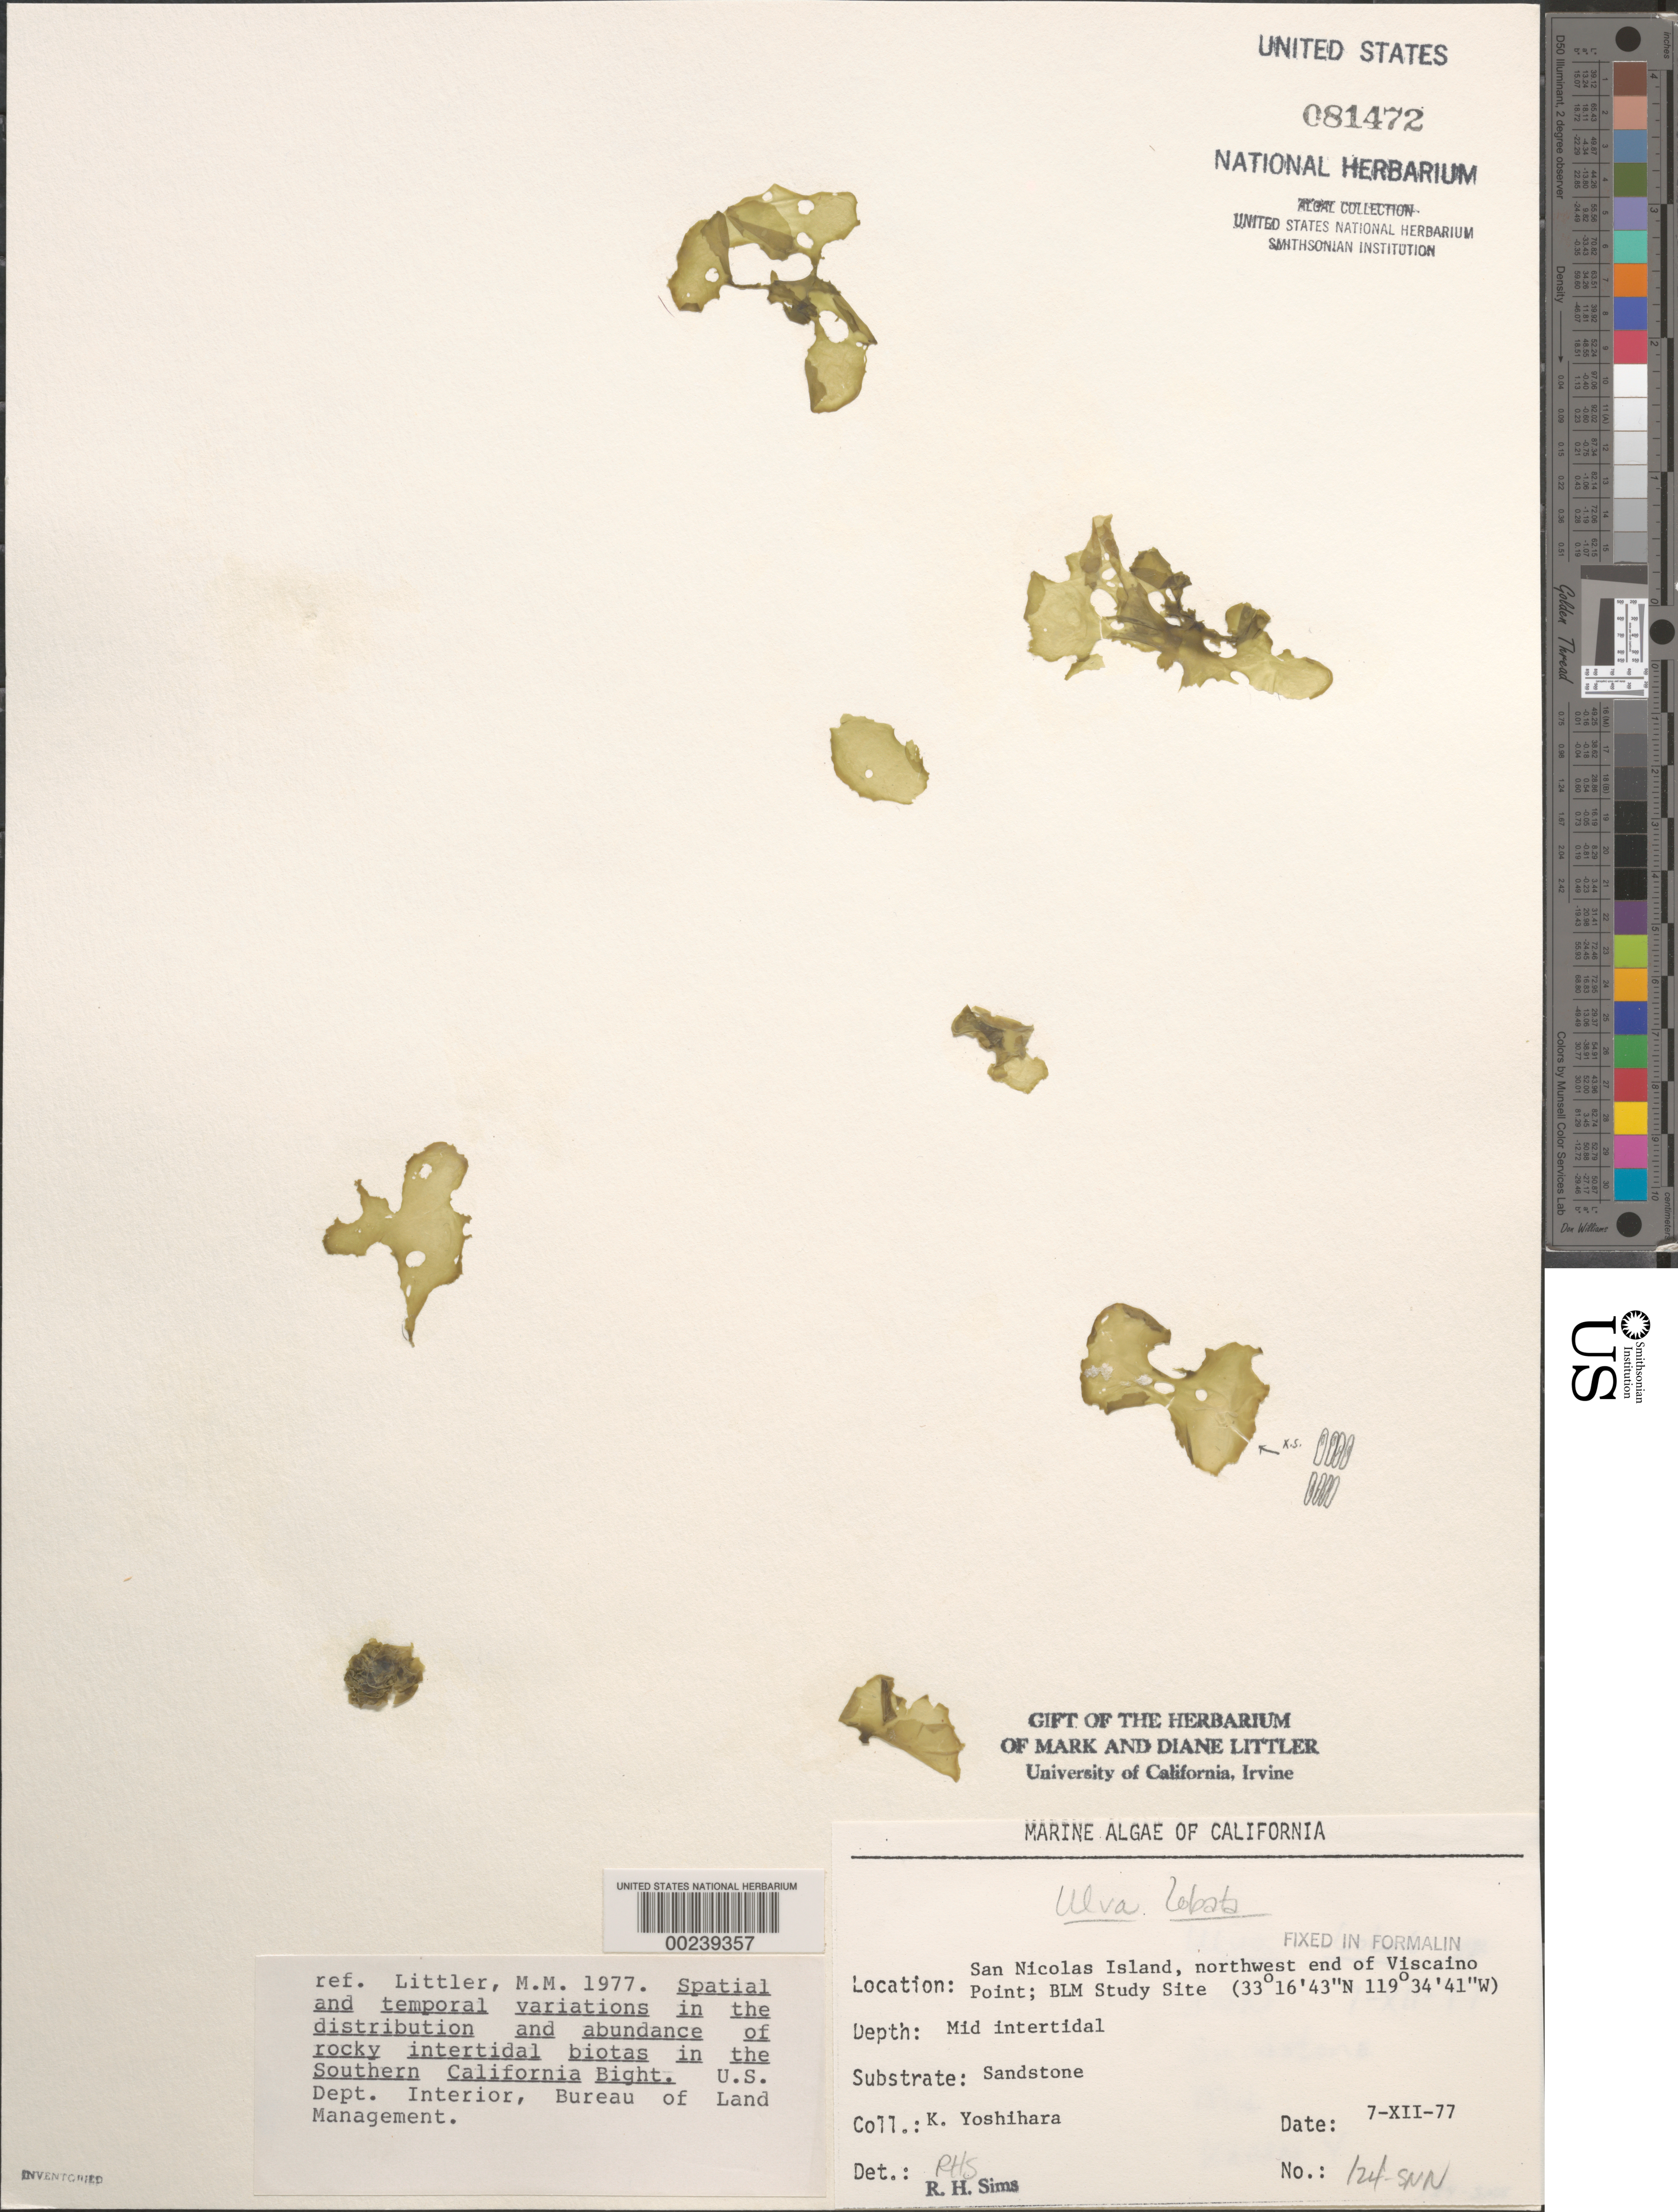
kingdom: Plantae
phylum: Chlorophyta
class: Ulvophyceae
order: Ulvales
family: Ulvaceae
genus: Ulva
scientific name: Ulva lactuca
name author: L.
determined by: Algae name updating Project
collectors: K. Yoshihara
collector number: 124-snn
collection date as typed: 07 Dec 1977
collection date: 1977-12-07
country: United States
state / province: California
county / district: Ventura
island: San Nicolas Island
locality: Northwest end of Vizcaino Point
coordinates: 33 16'43"N, 119 16'41"W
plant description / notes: BLM-SOCALBIGHT Rocky Intertidal Survey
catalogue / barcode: US 81472